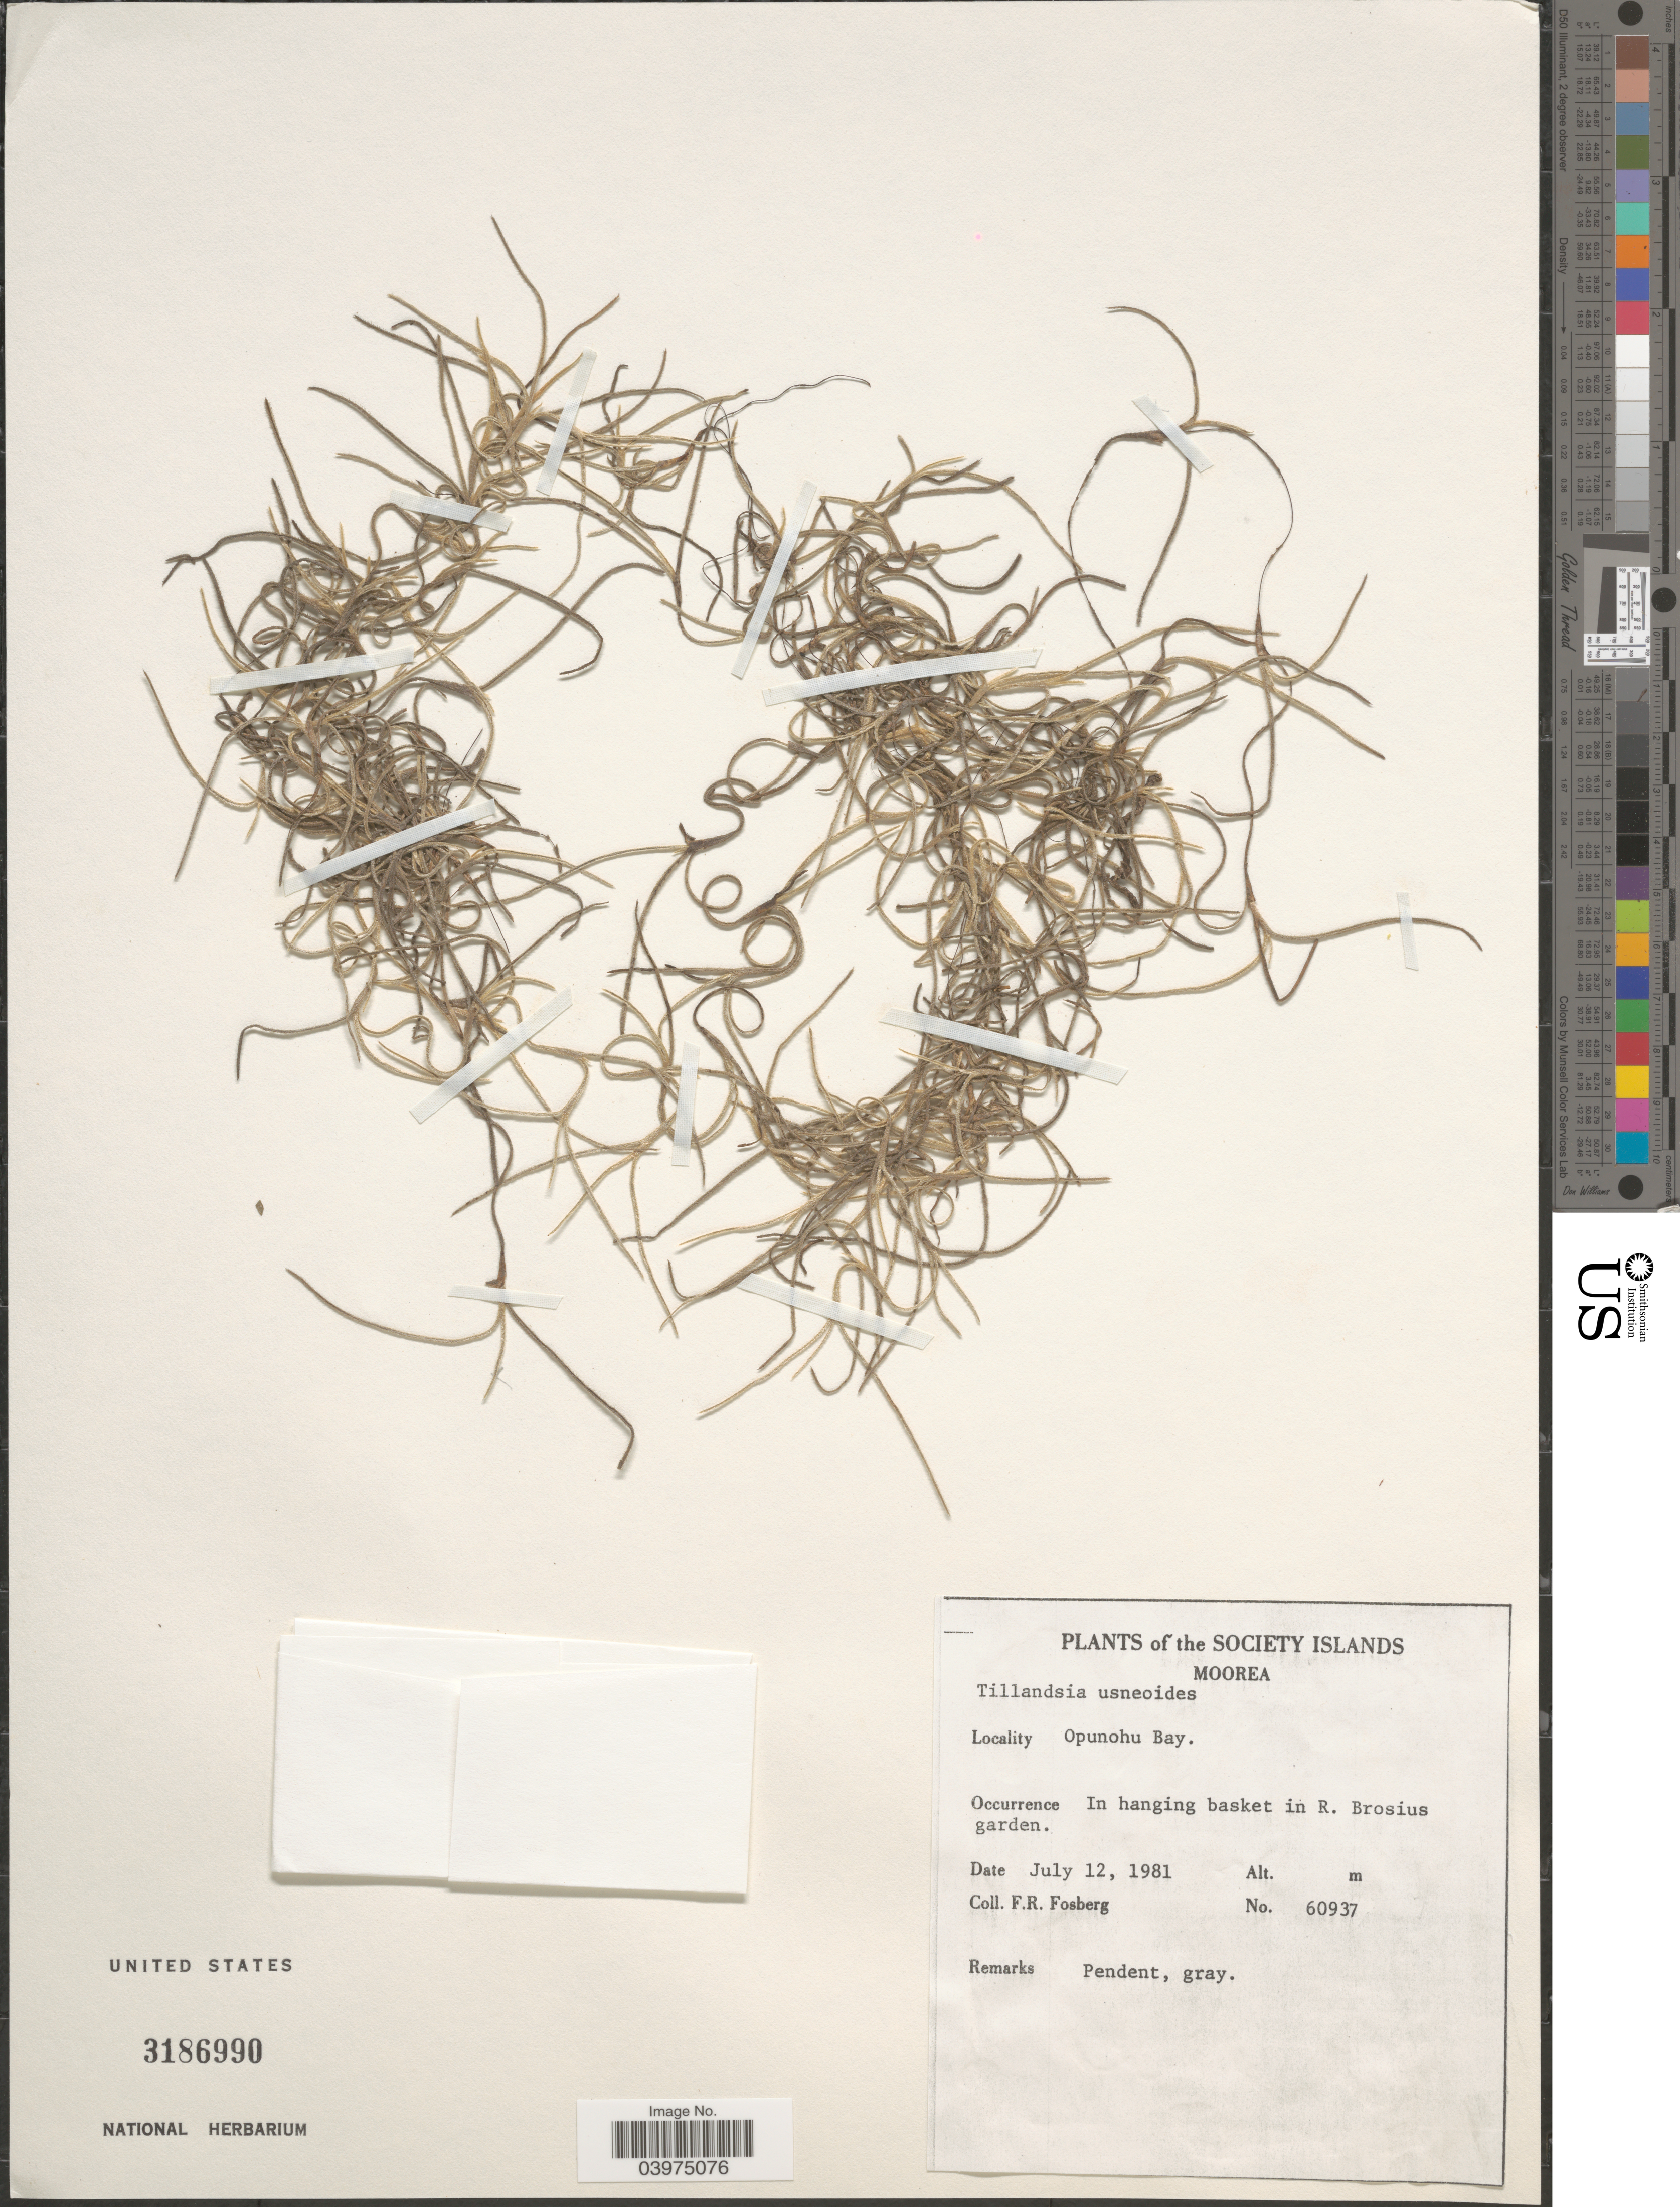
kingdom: Plantae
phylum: Tracheophyta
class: Liliopsida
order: Poales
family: Bromeliaceae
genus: Tillandsia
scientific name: Tillandsia usneoides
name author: (L.) L.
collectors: F. R. Fosberg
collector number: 60937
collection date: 1981-07-12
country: French Polynesia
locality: The Society Islands. Moorea. Opunohu Bay. In hanging basket in R. Brosius garden.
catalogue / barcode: US 3186990